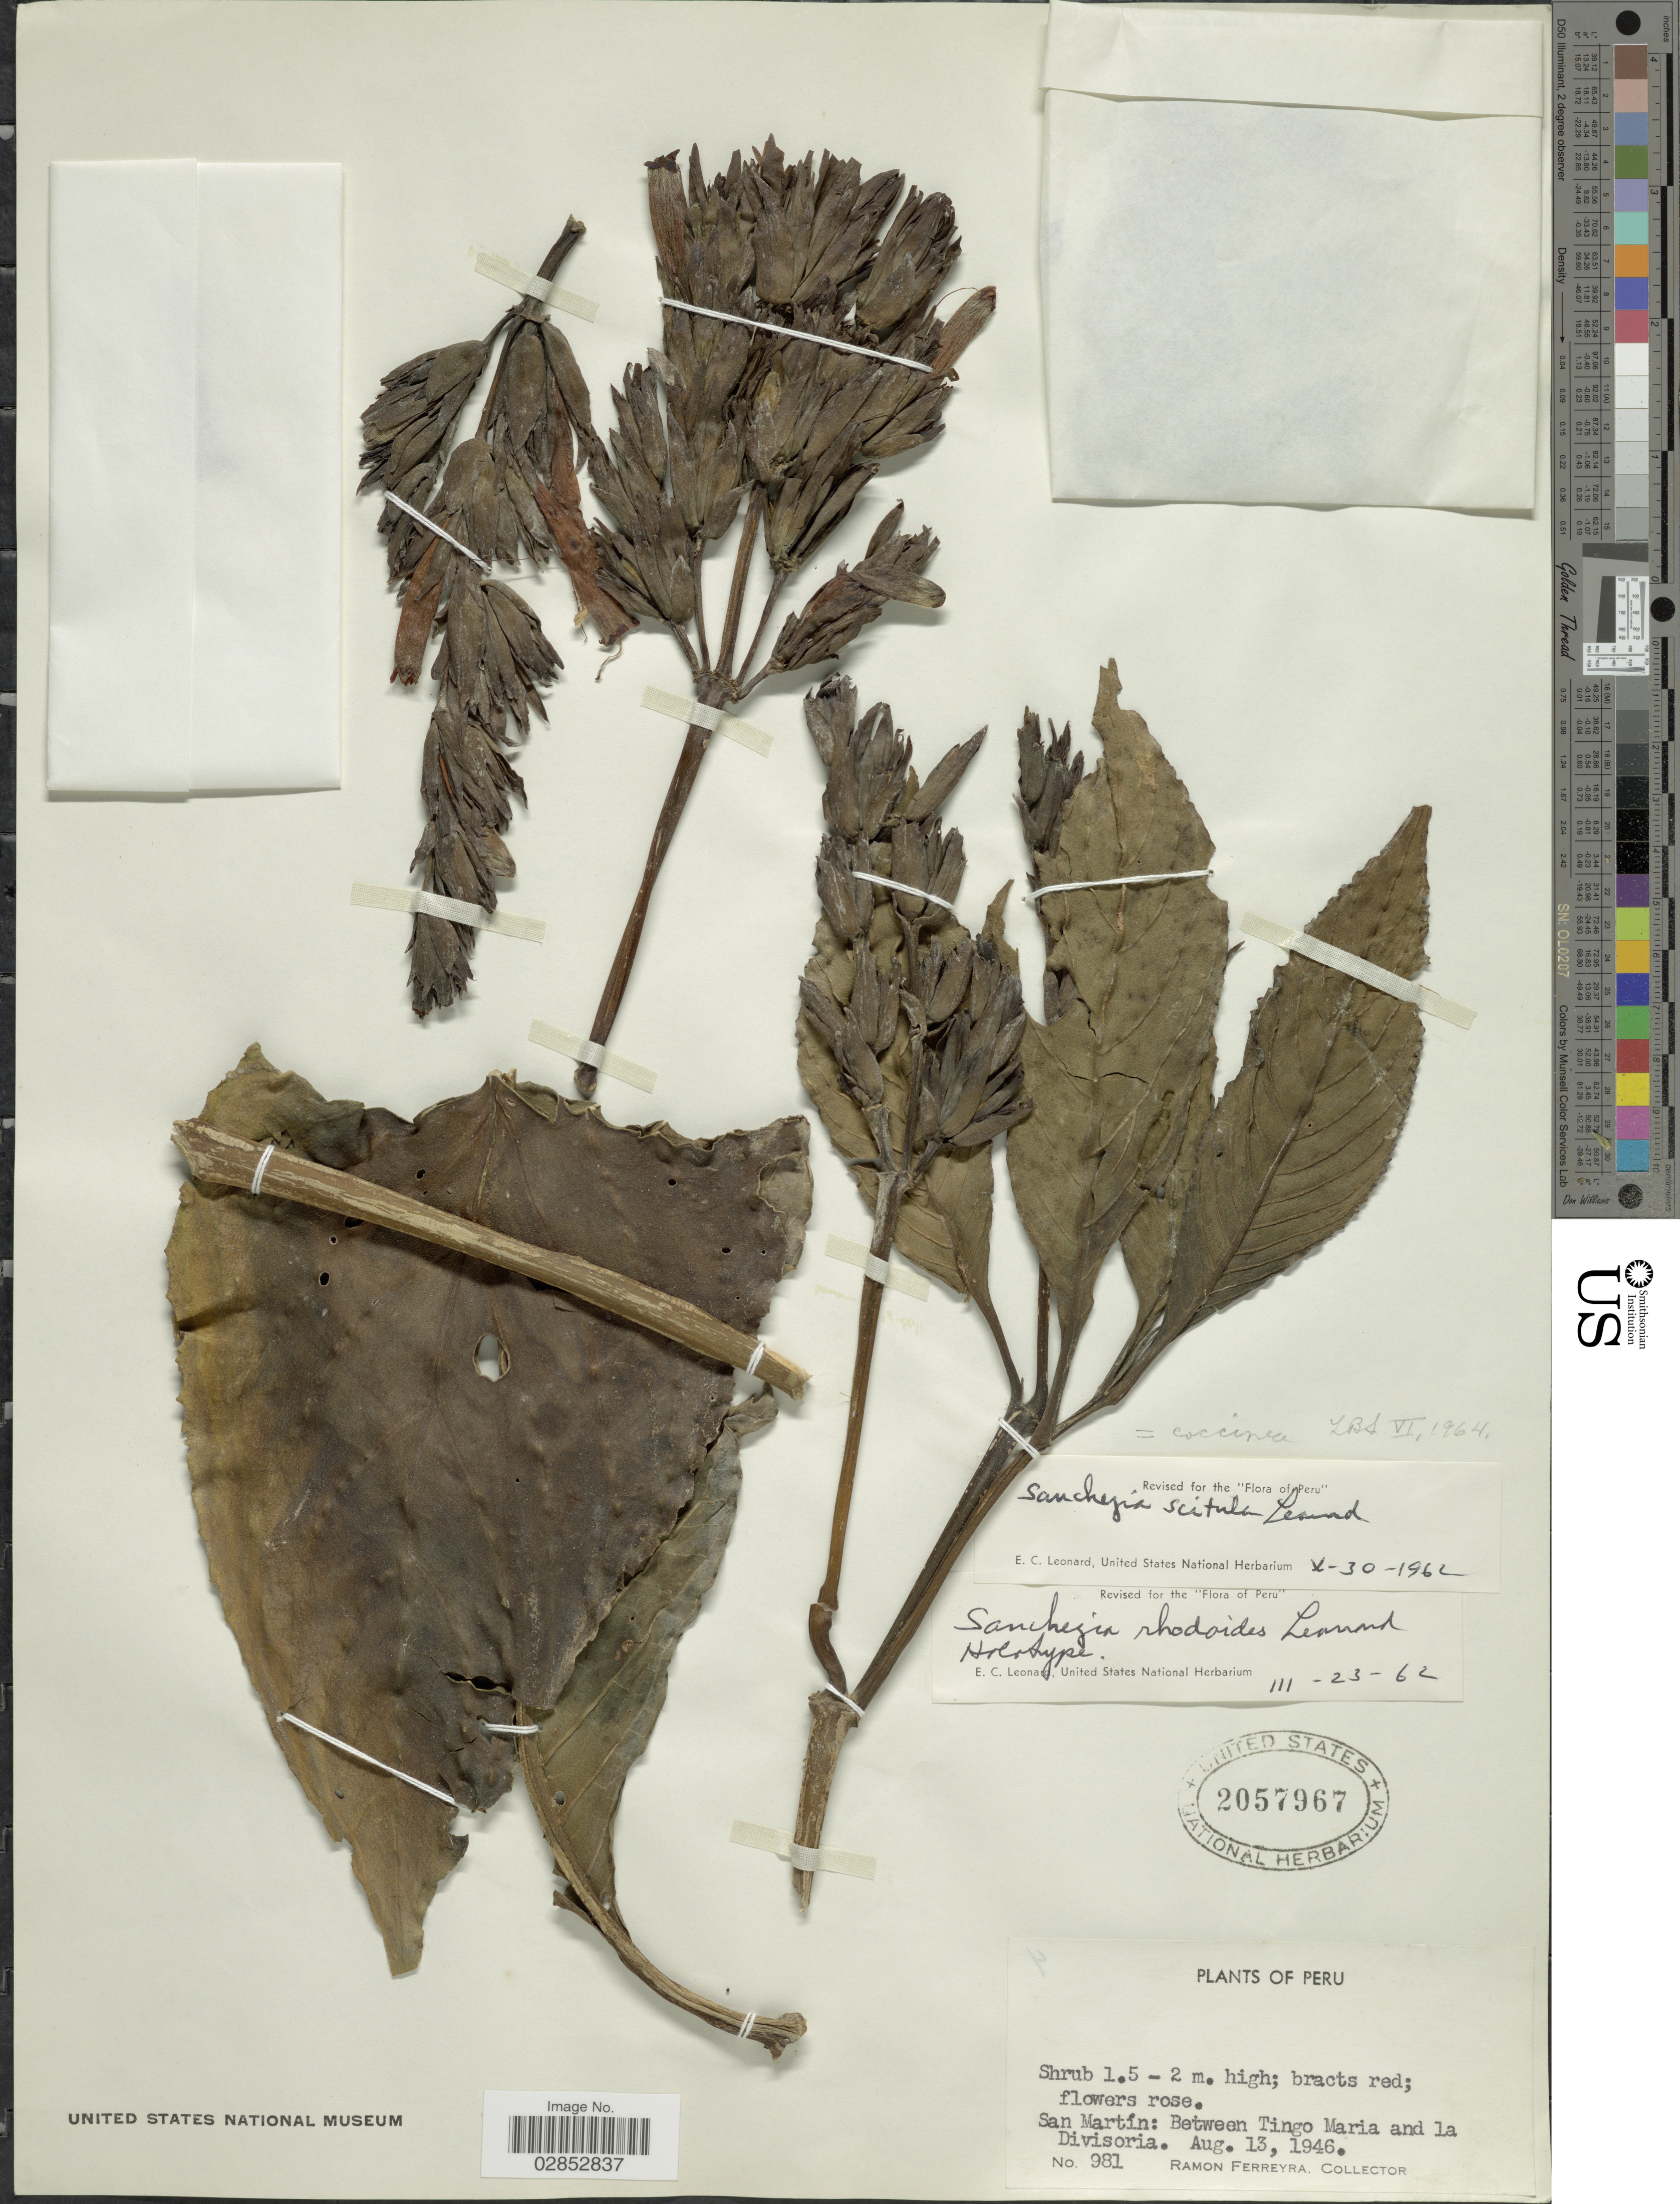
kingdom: Plantae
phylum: Tracheophyta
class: Magnoliopsida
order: Lamiales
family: Acanthaceae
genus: Sanchezia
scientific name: Sanchezia coccinea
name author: Leonard & L.B. Sm.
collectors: R. A. Ferreyra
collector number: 981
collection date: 1946-08-13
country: Peru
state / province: San Martín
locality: San Martín: Between Tingo Maria and La Divisoria.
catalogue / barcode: US 2057967